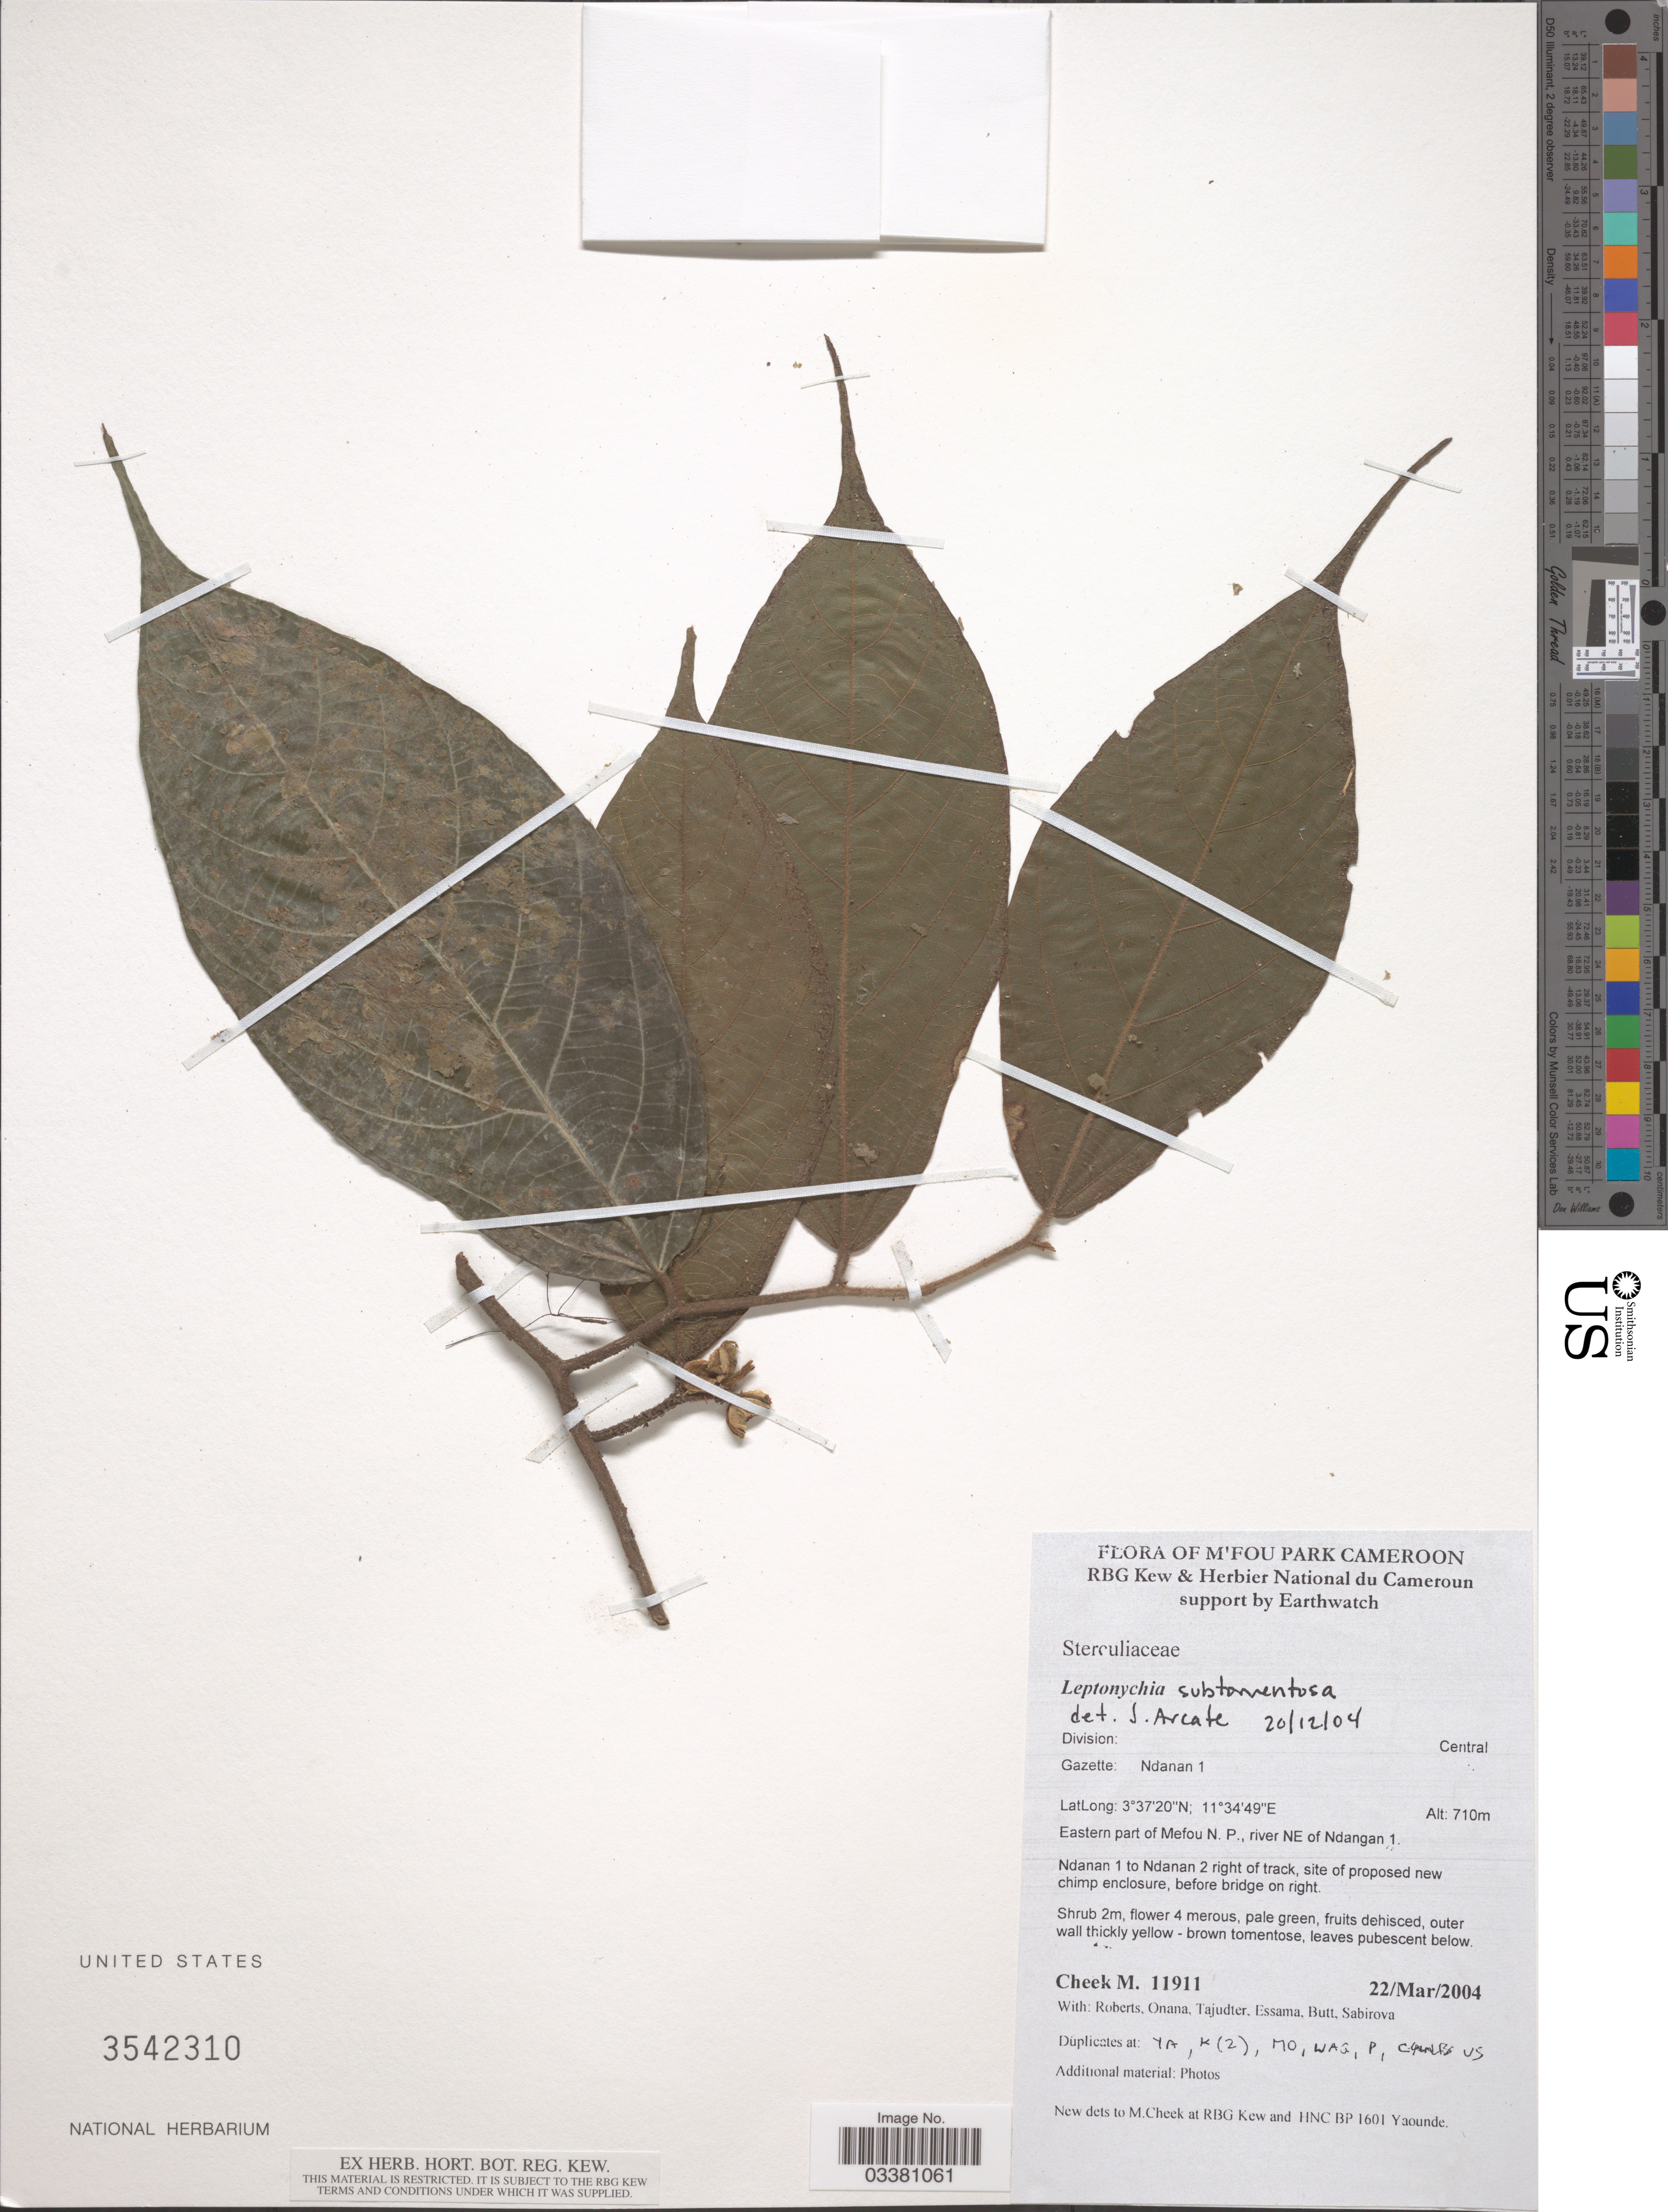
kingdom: Plantae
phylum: Tracheophyta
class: Magnoliopsida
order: Malvales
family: Malvaceae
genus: Leptonychia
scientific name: Leptonychia subtomentosa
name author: K. Schum.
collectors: M. Cheek, Roberts, Tajudter, Essama & et al.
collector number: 11911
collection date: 2004-03-22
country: Cameroon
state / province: Centre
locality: M'Fou Park. Division; Central. Gazette: Ndanan 1. Eastern part of Mefou N. P., river NE of Ndangan 1. Ndanan 1 to Ndanan 2 right track, site of proposed new chimp enclosure, before bridge on right.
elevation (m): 710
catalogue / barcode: US 3542310